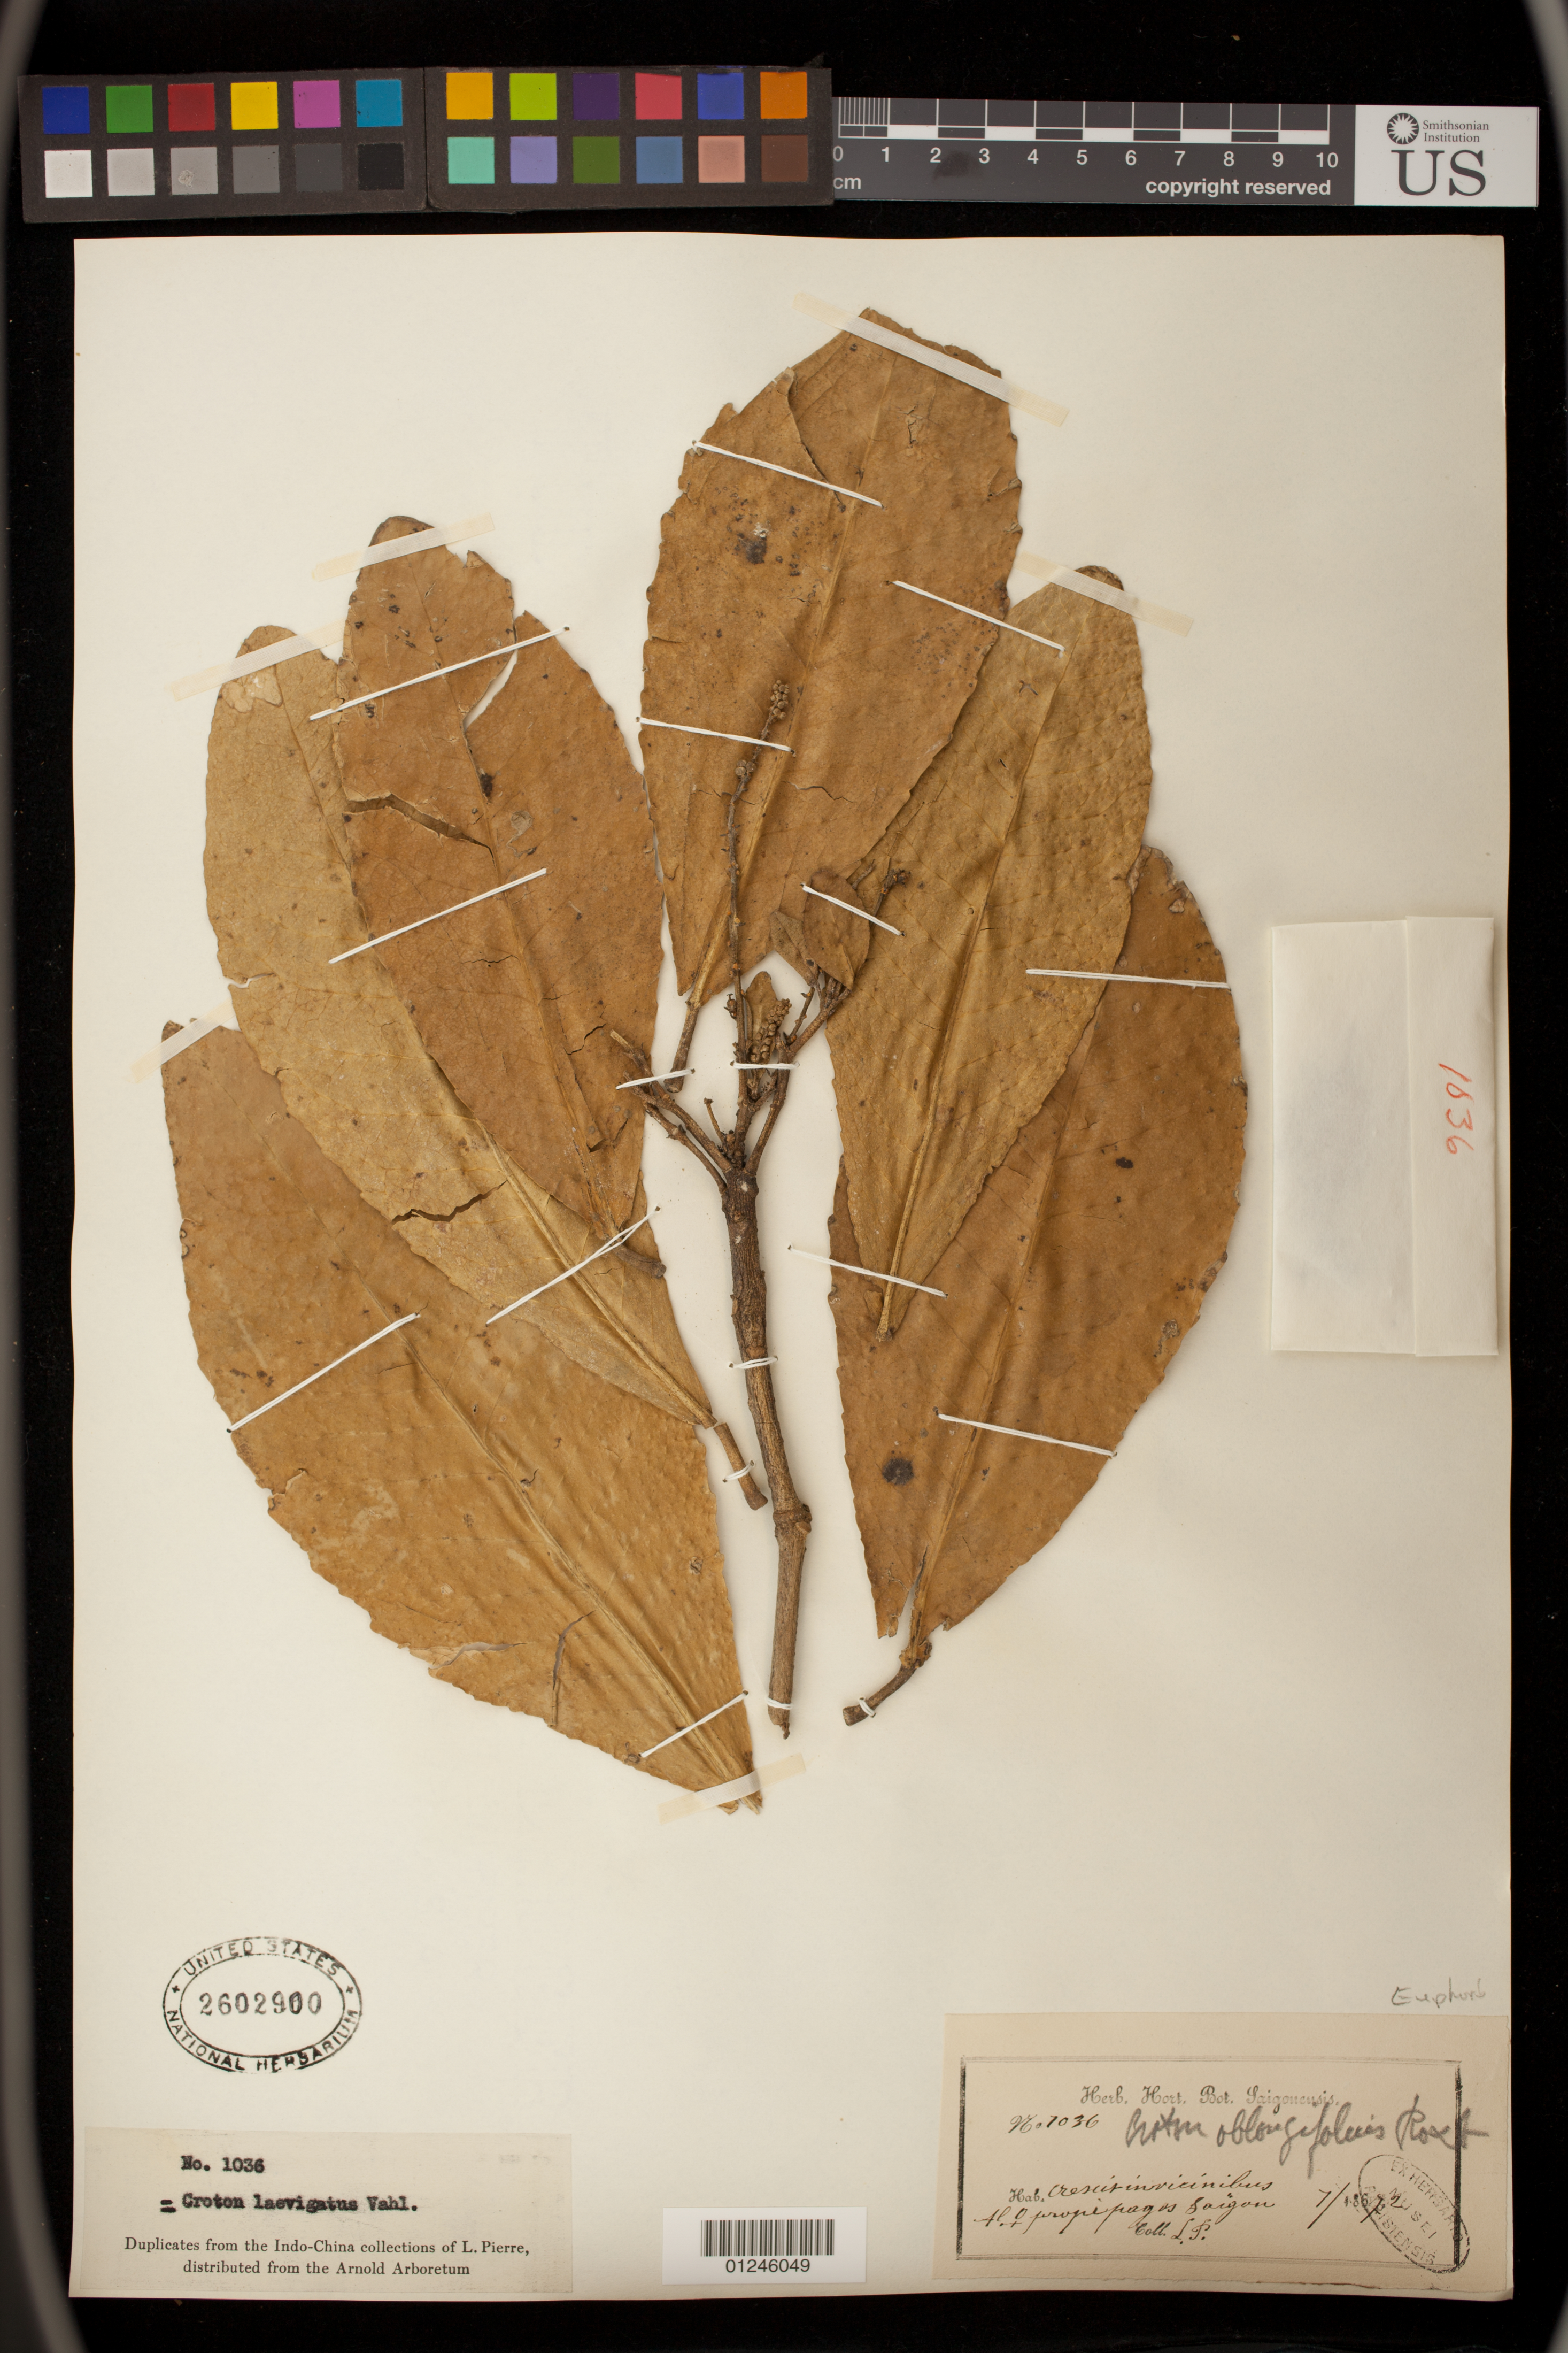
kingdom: Plantae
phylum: Tracheophyta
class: Magnoliopsida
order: Malpighiales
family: Euphorbiaceae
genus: Croton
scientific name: Croton laevigatus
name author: Vahl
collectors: L. Pierre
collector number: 1036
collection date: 1867-07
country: Vietnam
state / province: Ho Chi Minh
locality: Saigon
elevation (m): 0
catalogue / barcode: US 2602900